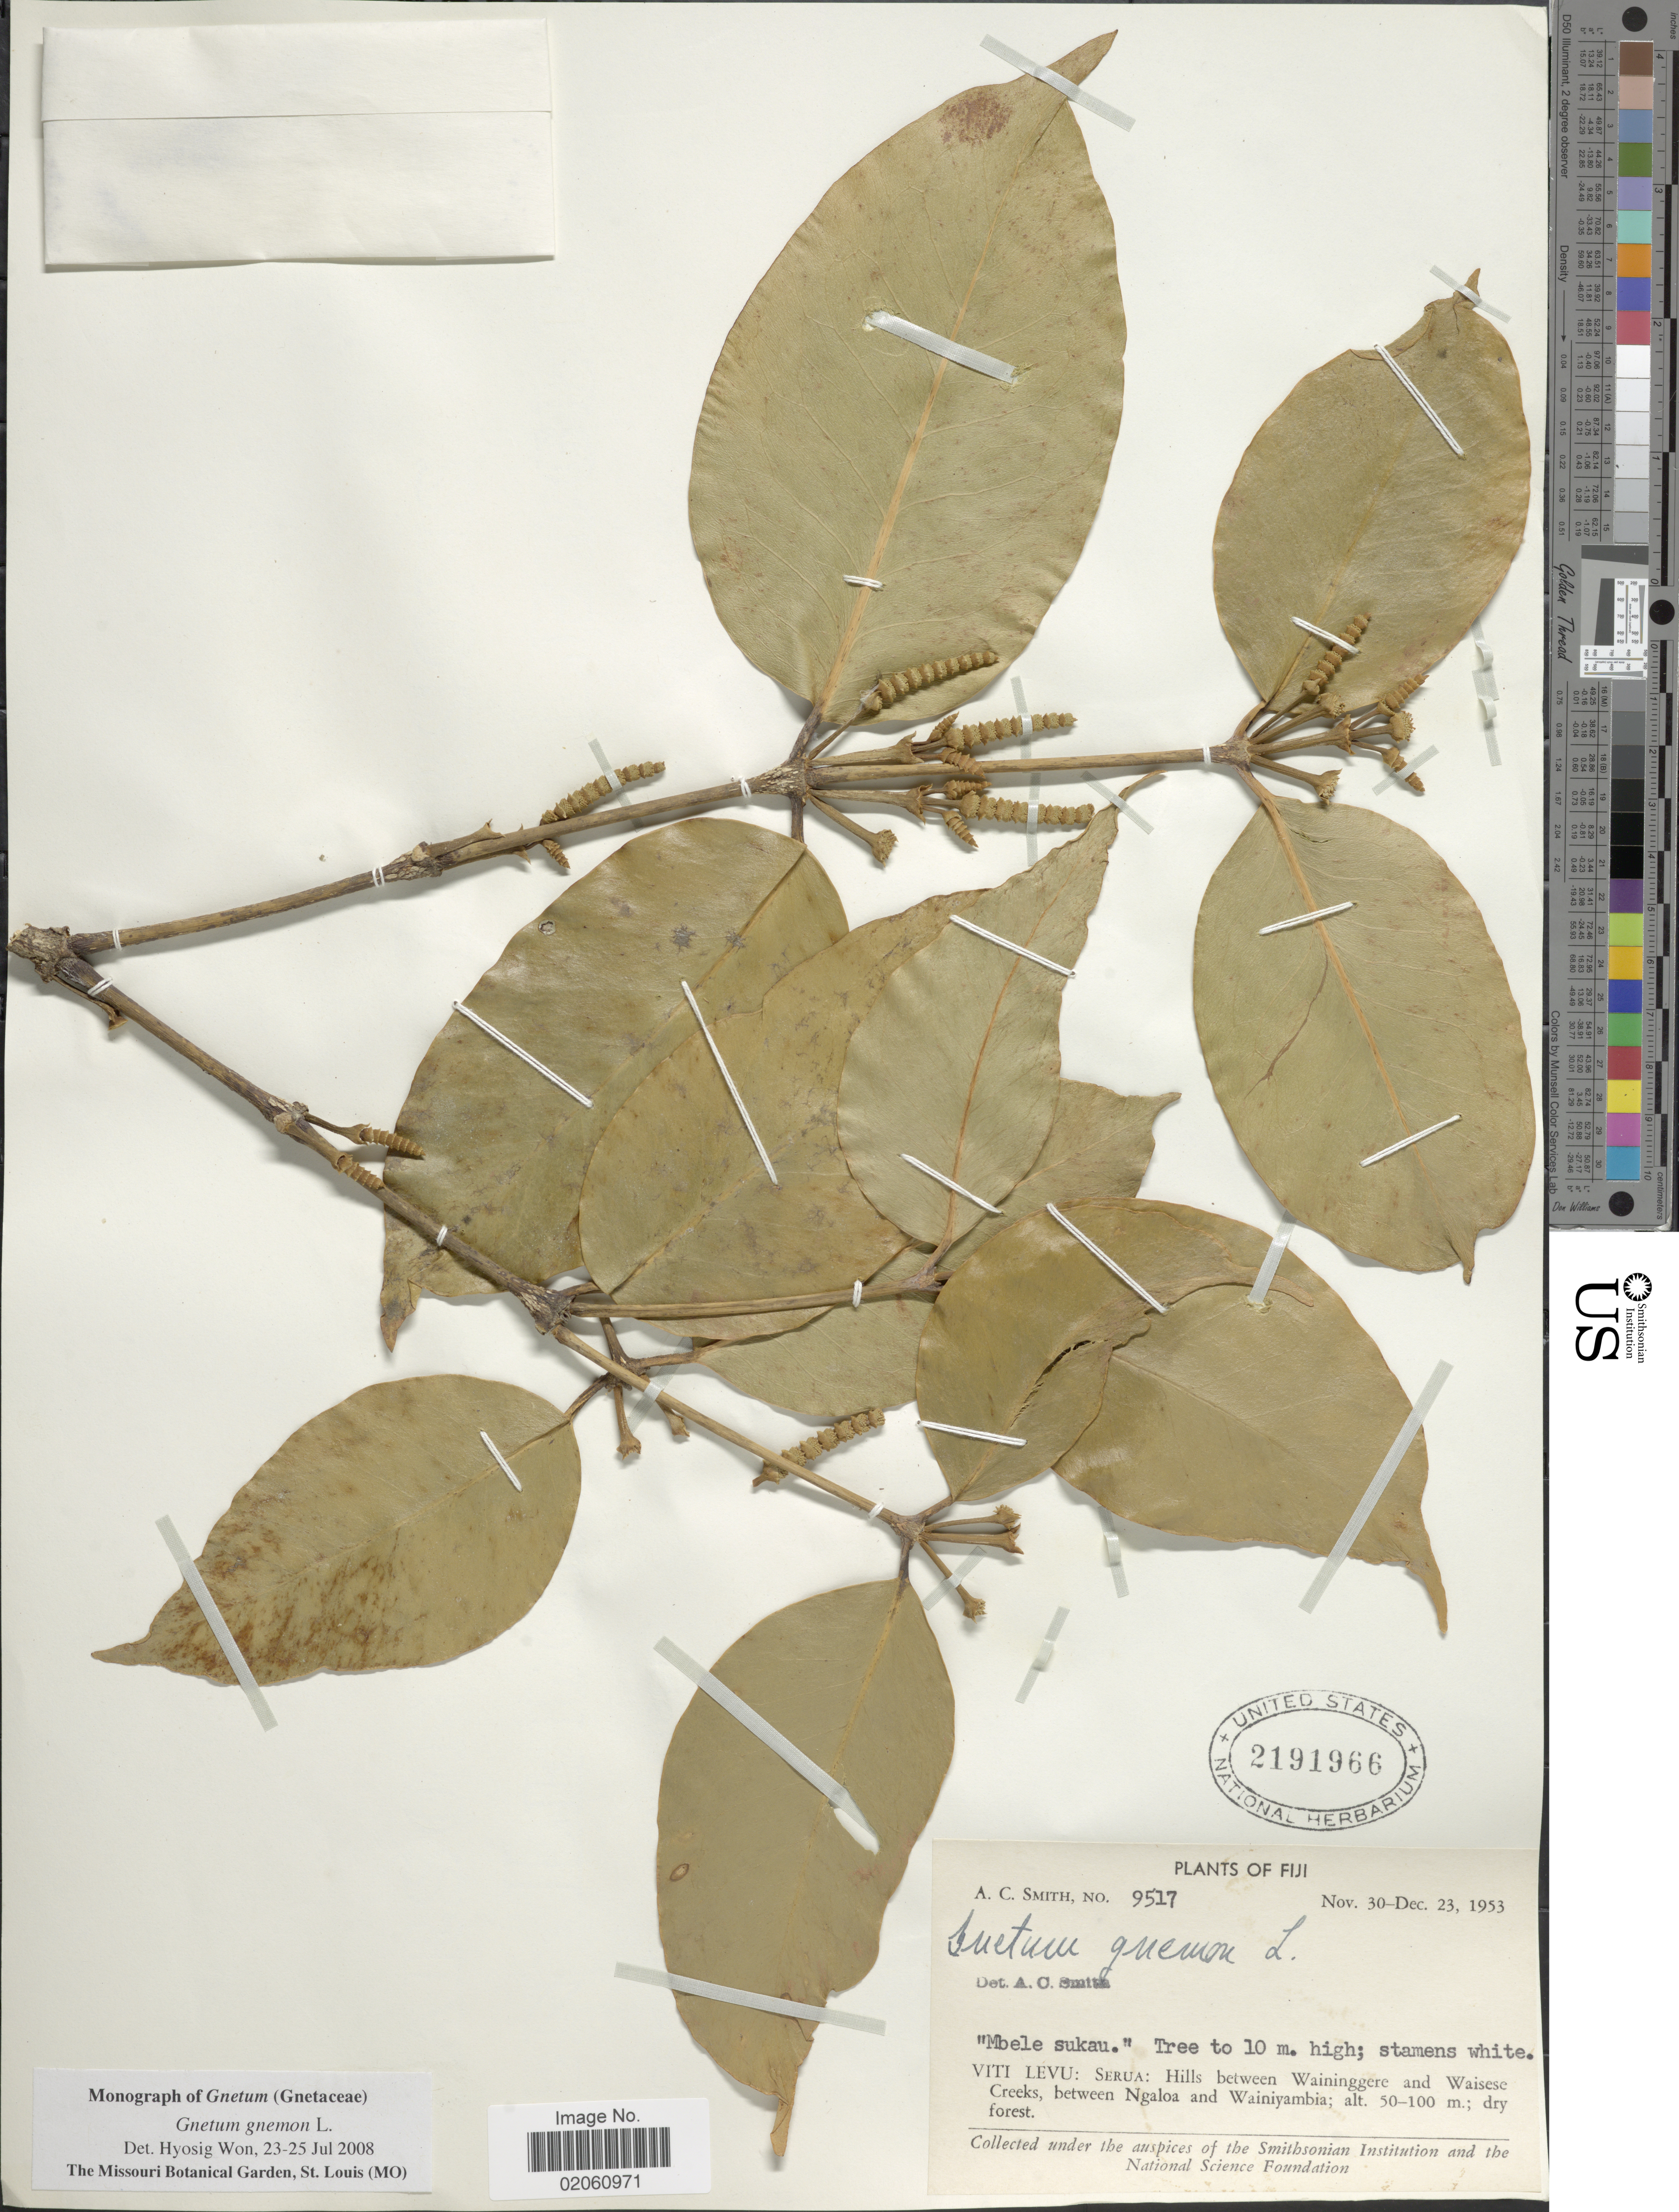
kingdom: Plantae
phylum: Tracheophyta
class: Gnetopsida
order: Gnetales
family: Gnetaceae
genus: Gnetum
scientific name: Gnetum gnemon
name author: L.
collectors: A. C. Smith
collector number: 9517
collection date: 1953-11-30/1953-12-23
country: Fiji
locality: Viti Levu: Serua: Hills between Waininggere and Waisese Creeks, between Ngaloa and Wainiyambia; dry forest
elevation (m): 50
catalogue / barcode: US 2191966